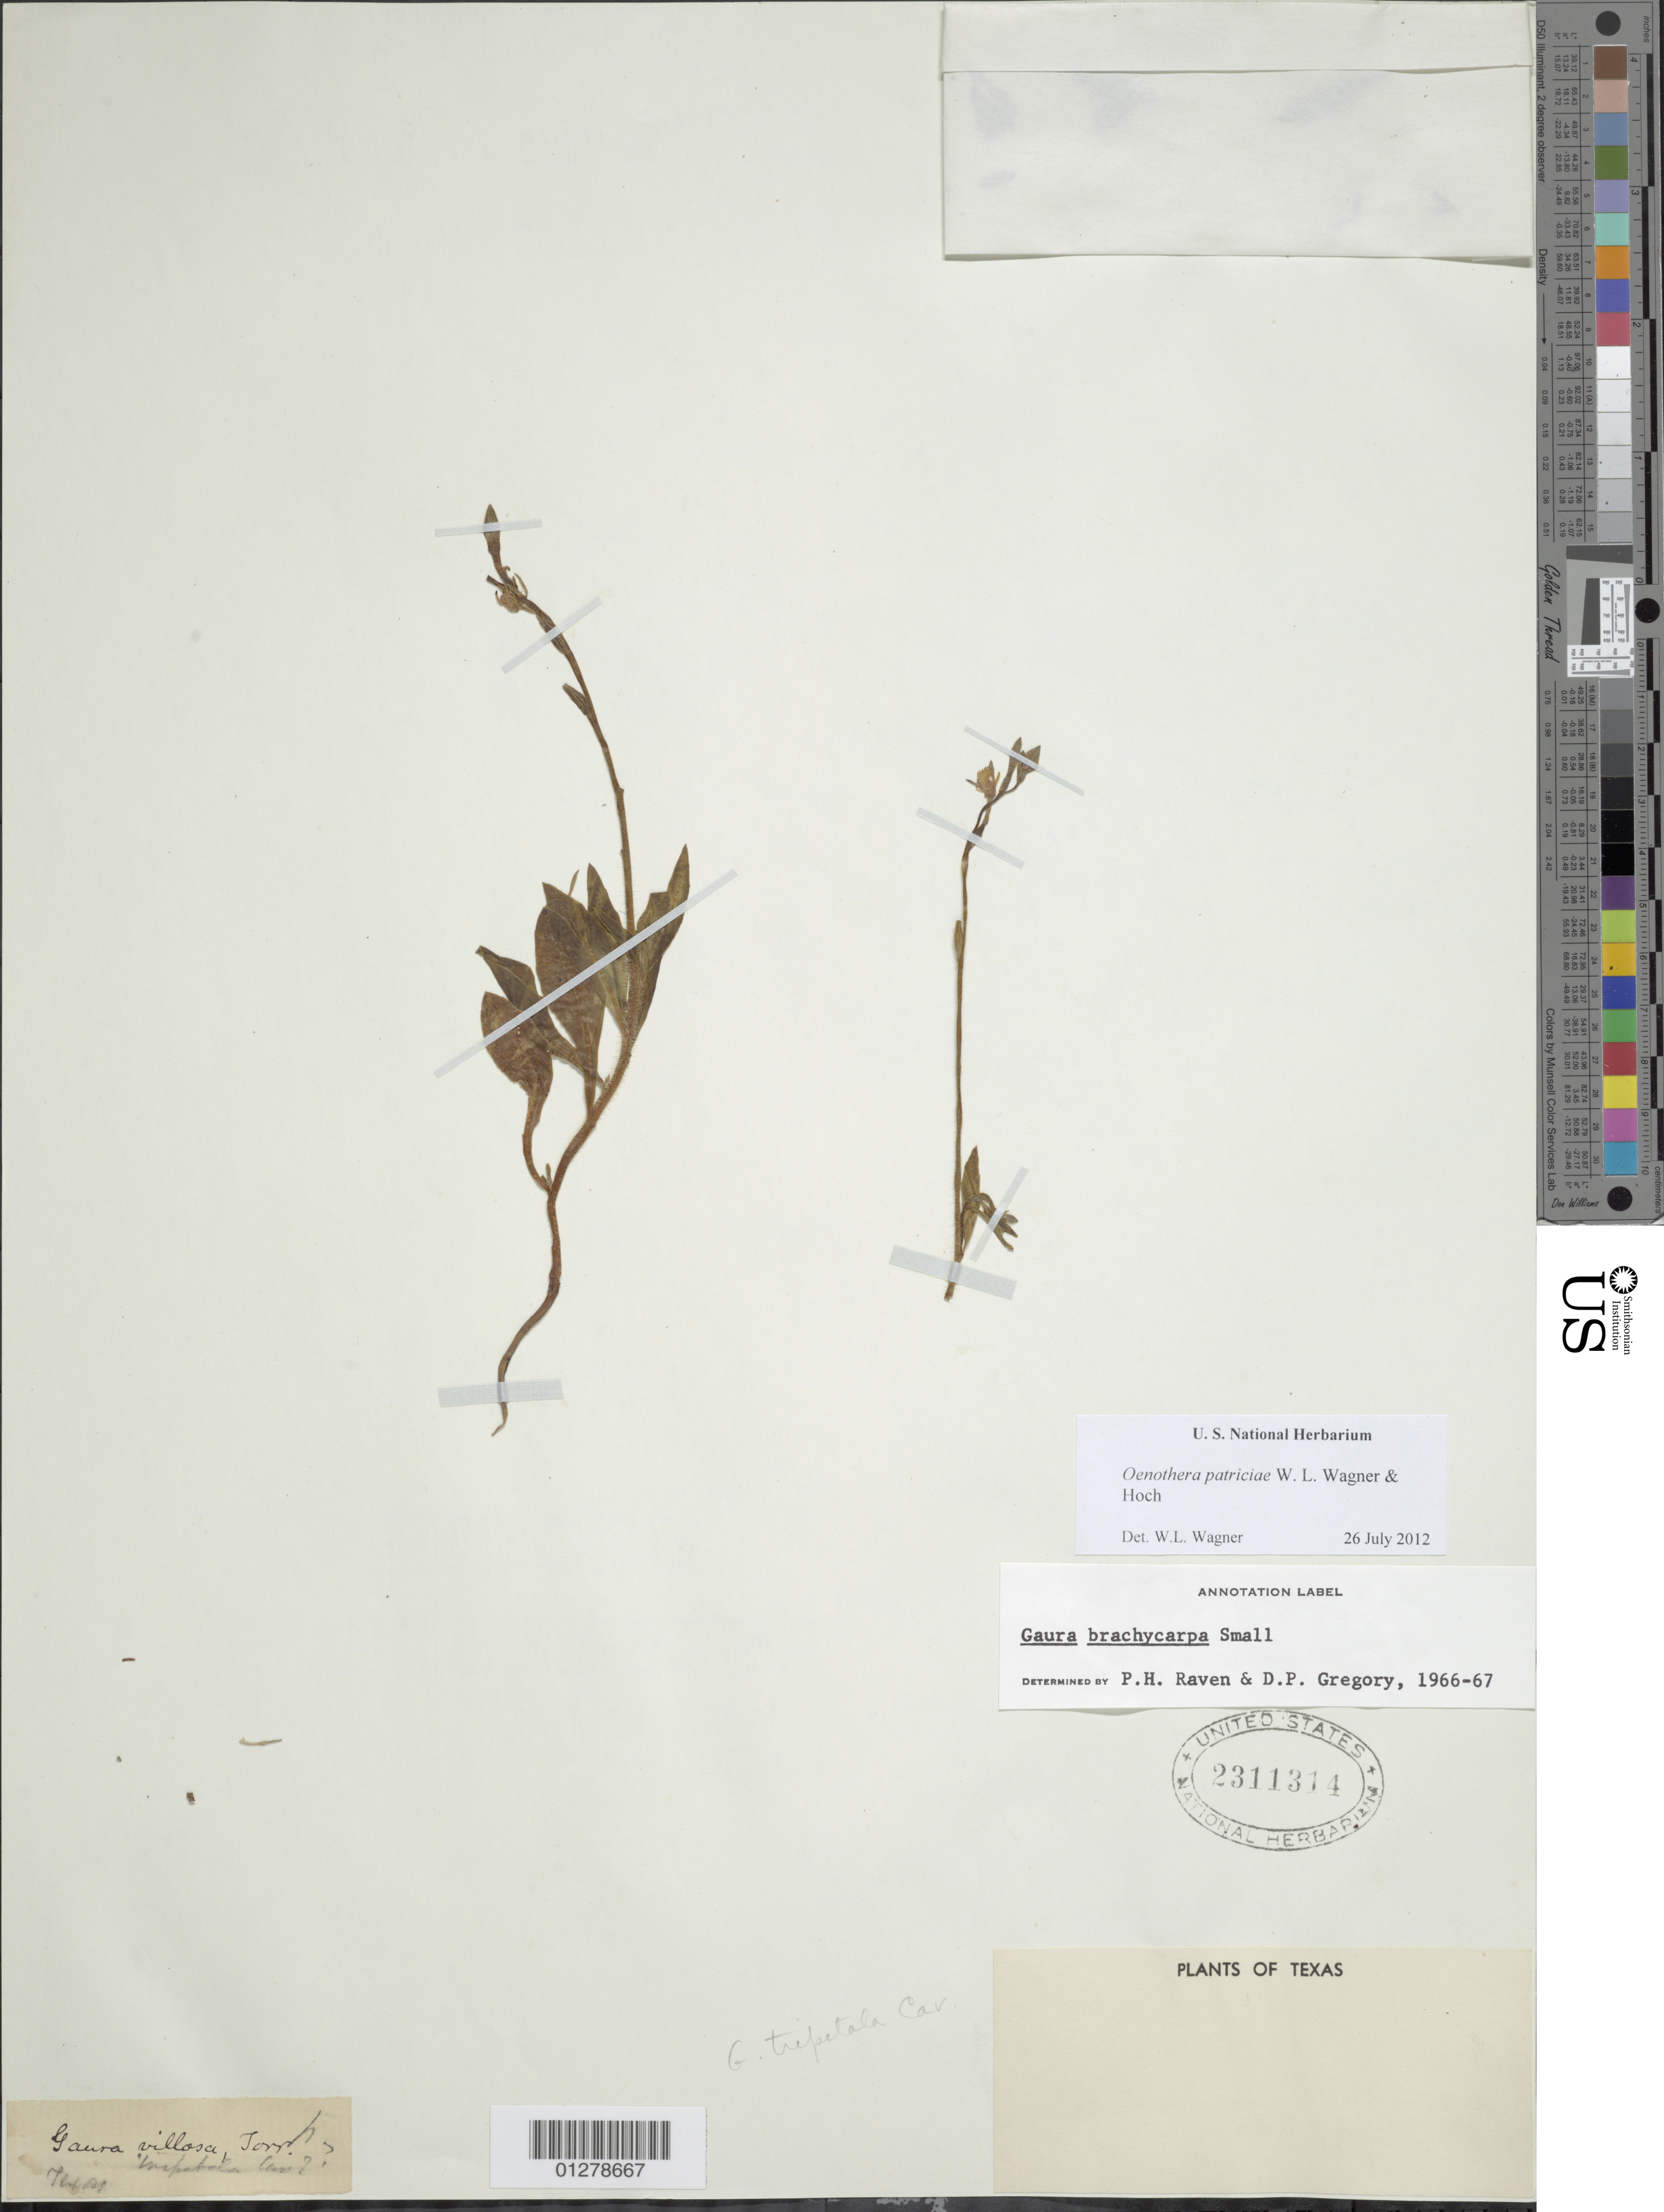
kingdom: Plantae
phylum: Tracheophyta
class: Magnoliopsida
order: Myrtales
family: Onagraceae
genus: Oenothera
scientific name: Oenothera patriciae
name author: W.L. Wagner & Hoch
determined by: Wagner, W. L., (BOT), Smithsonian Institution - National Museum of Natural History (UNITED STATES)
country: United States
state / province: Texas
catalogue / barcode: US 2311314